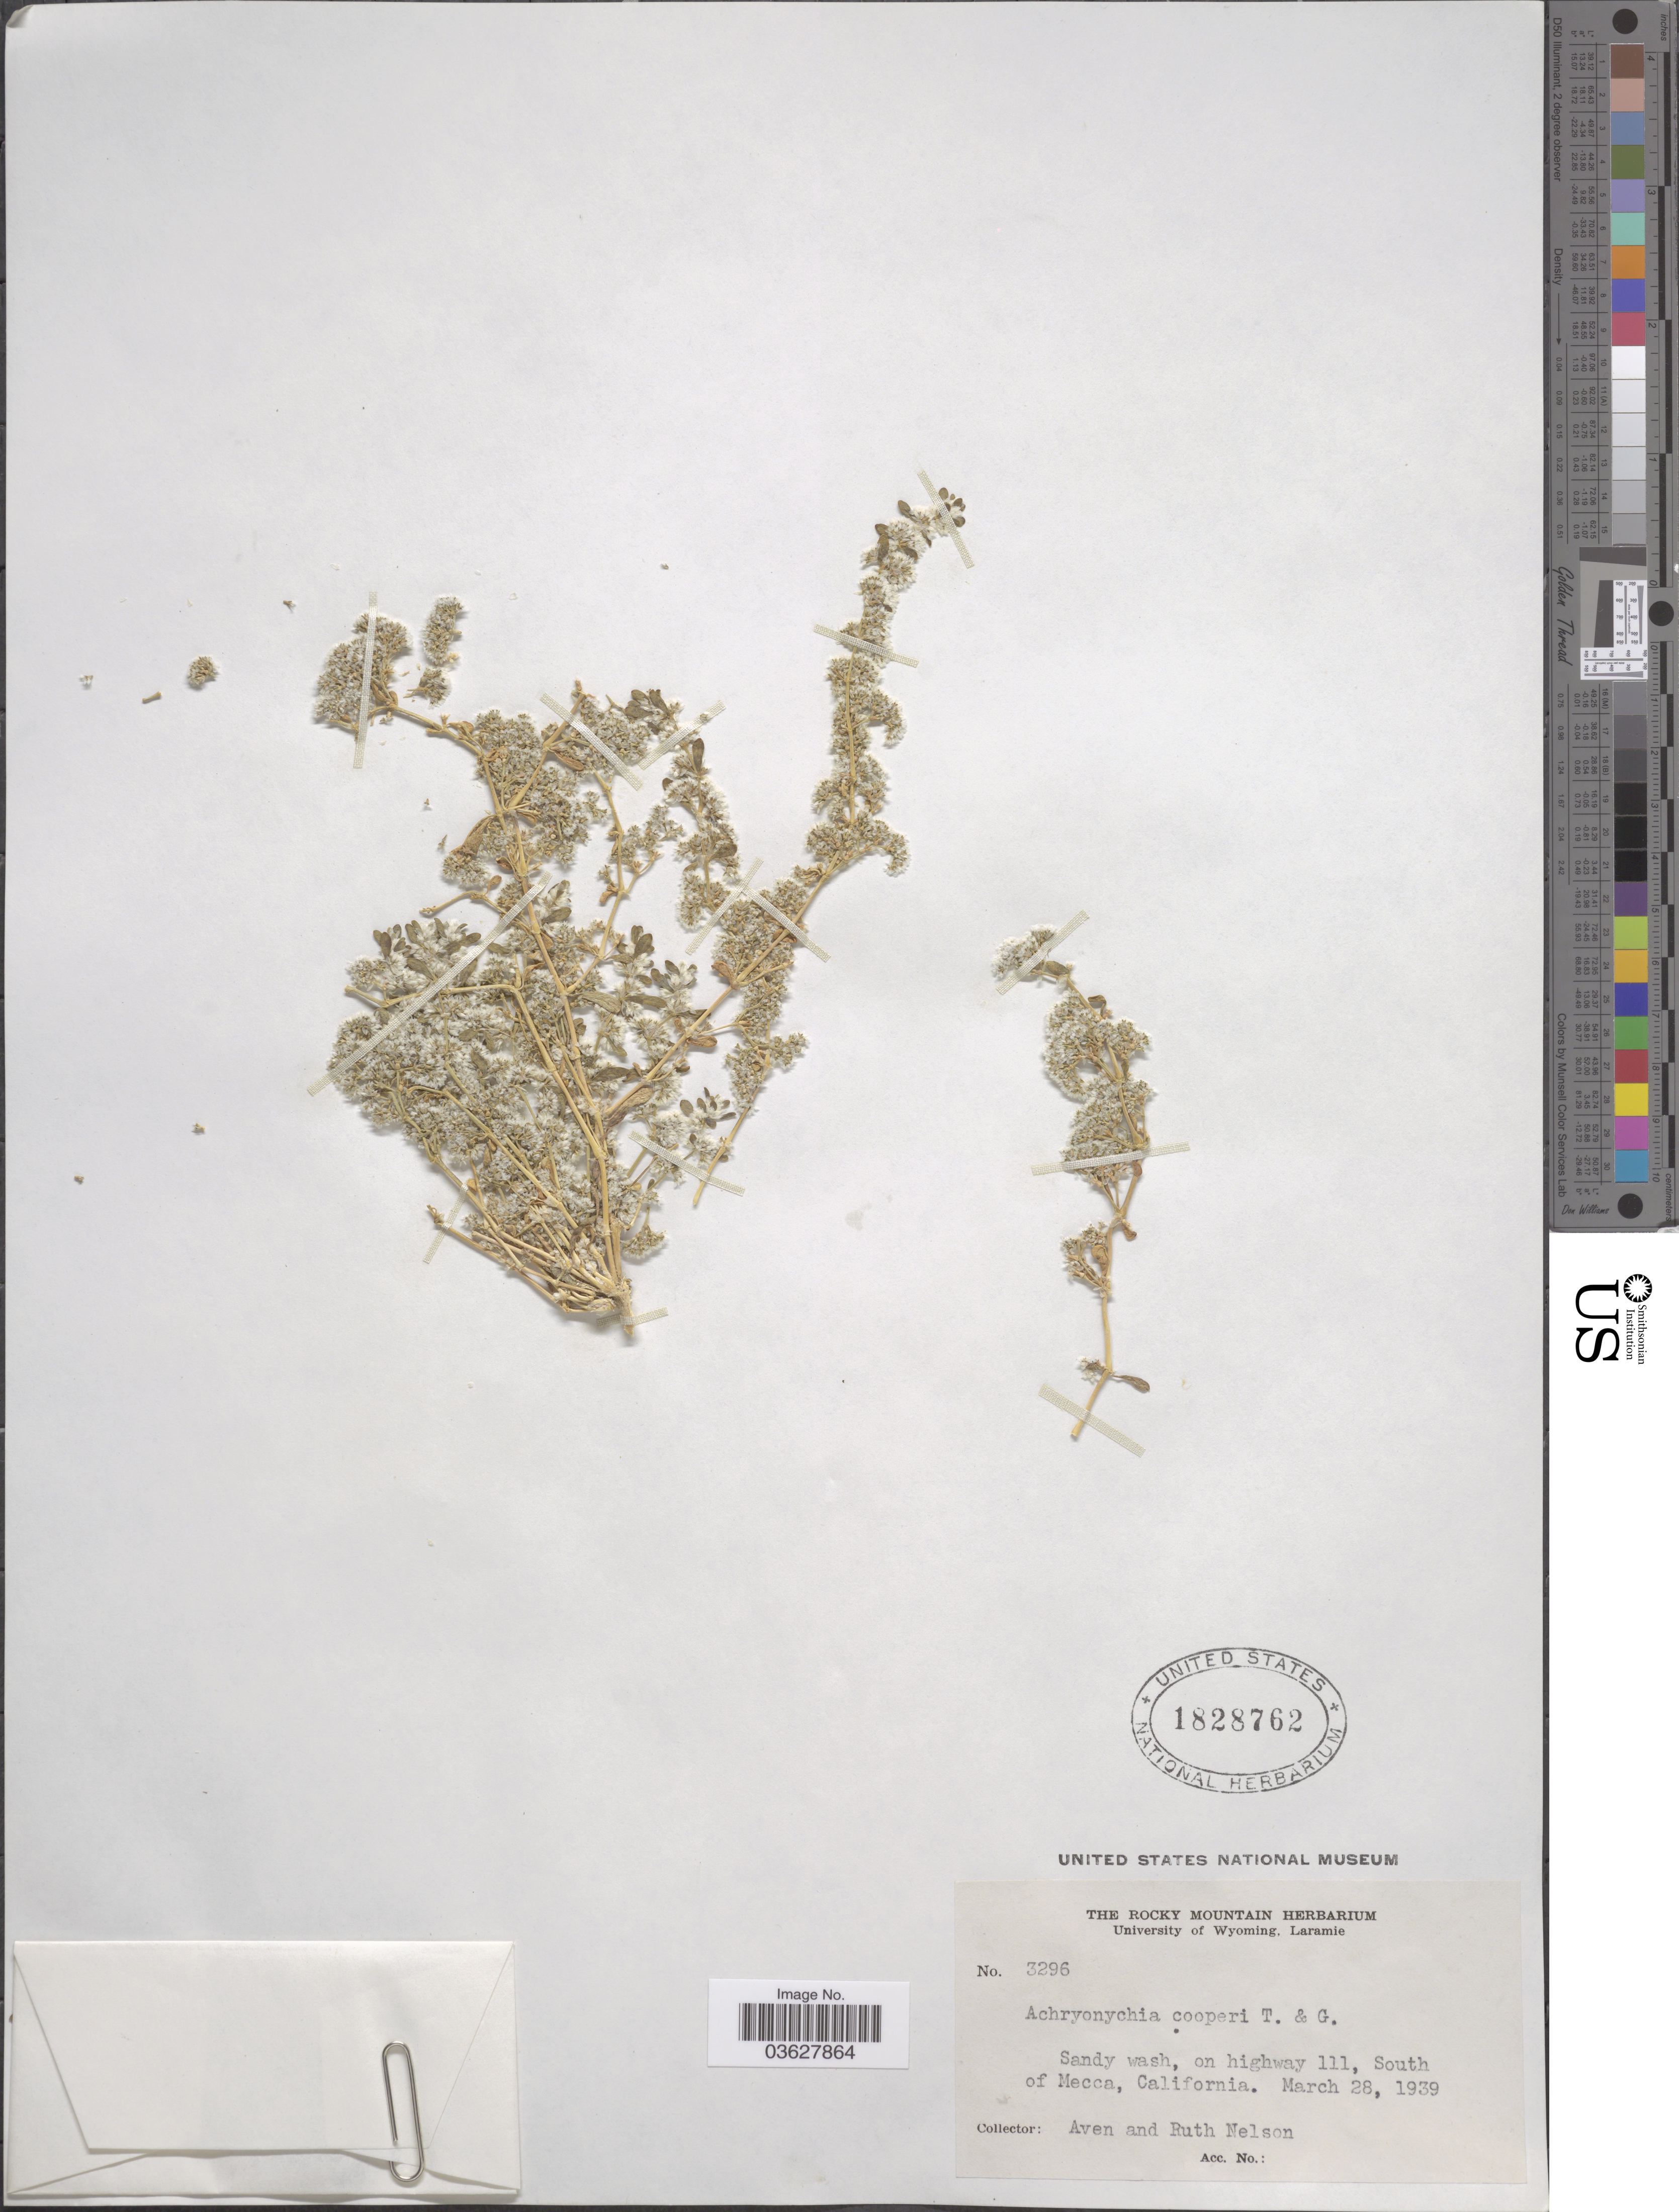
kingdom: Plantae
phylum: Tracheophyta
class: Magnoliopsida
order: Caryophyllales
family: Caryophyllaceae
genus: Achyronychia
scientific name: Achyronychia cooperi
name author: A. Gray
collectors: A. Nelson & R. A. Nelson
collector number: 3296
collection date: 1939-03-28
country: United States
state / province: California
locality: Sandy wash, on highway 111, South of Mecca.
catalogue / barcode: US 1828762